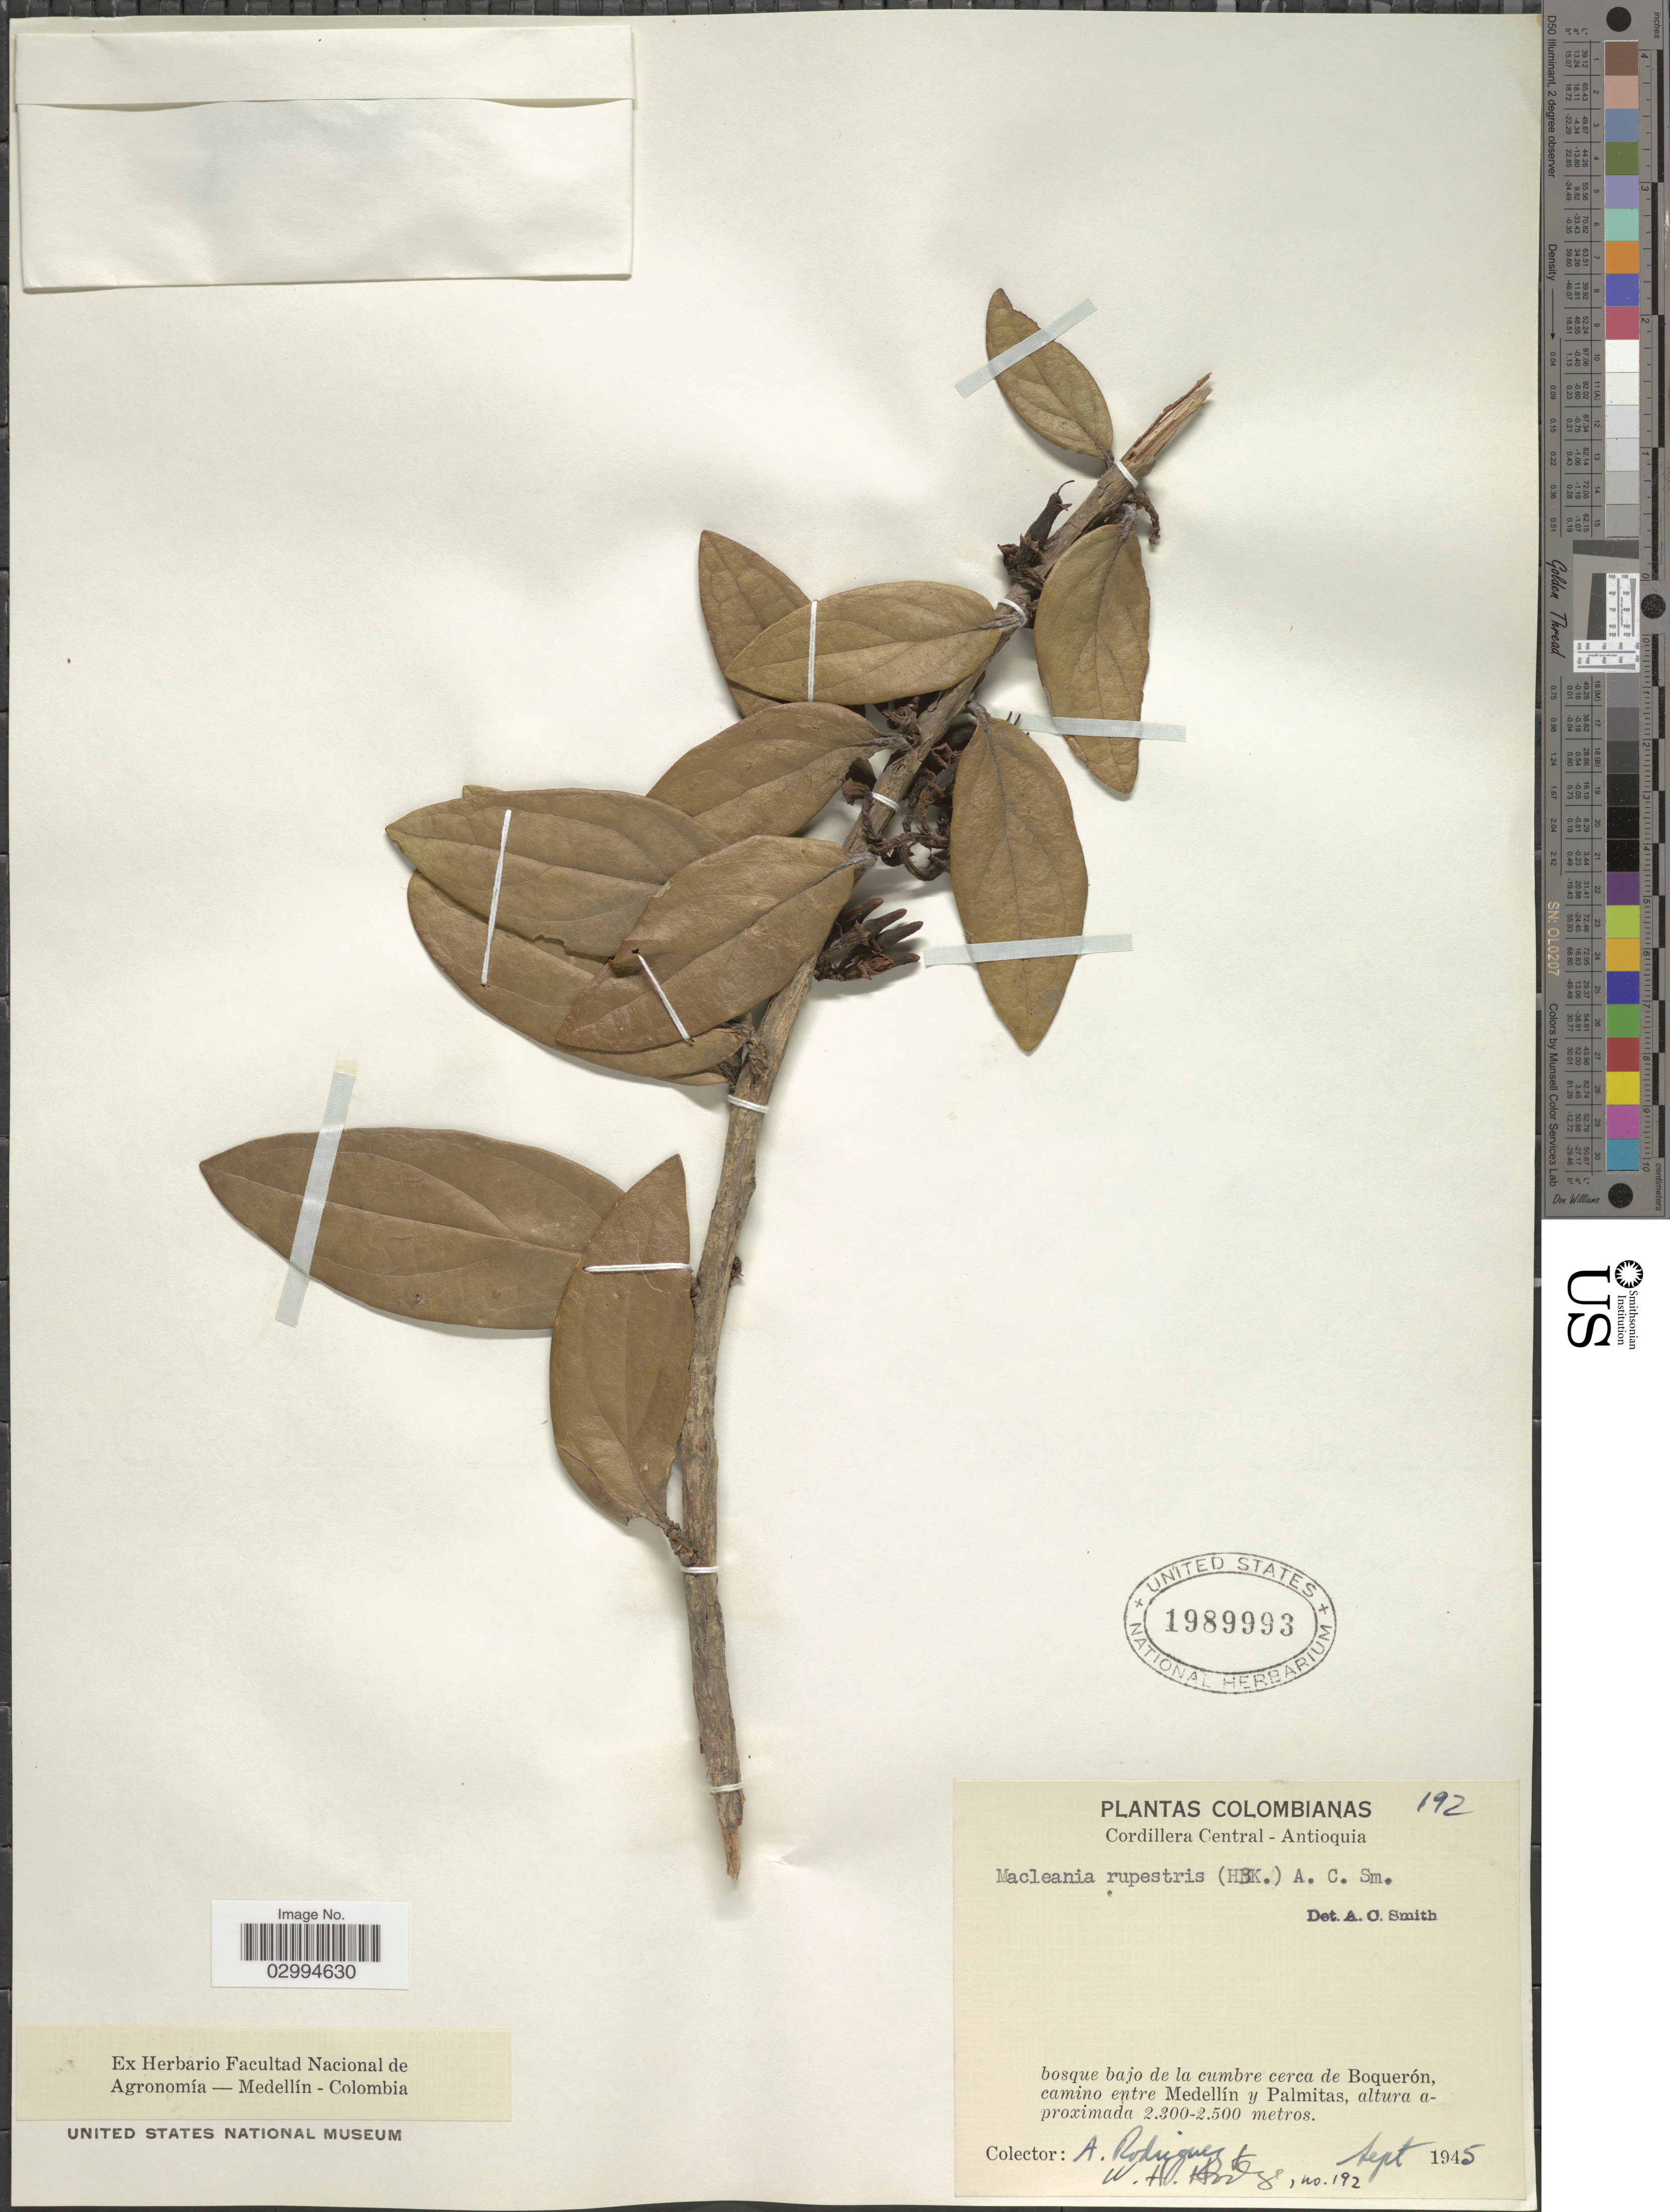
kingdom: Plantae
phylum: Tracheophyta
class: Magnoliopsida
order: Ericales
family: Ericaceae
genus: Macleania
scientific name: Macleania rupestris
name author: (Kunth) A.C. Sm.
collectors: A. Rodriguez & W. Hodge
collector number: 192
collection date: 1945-09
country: Colombia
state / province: Antioquia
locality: Cordillera Central. Cerca de Boquerón, camino entre Medellín y Palmitas.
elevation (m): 2300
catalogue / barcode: US 1989993